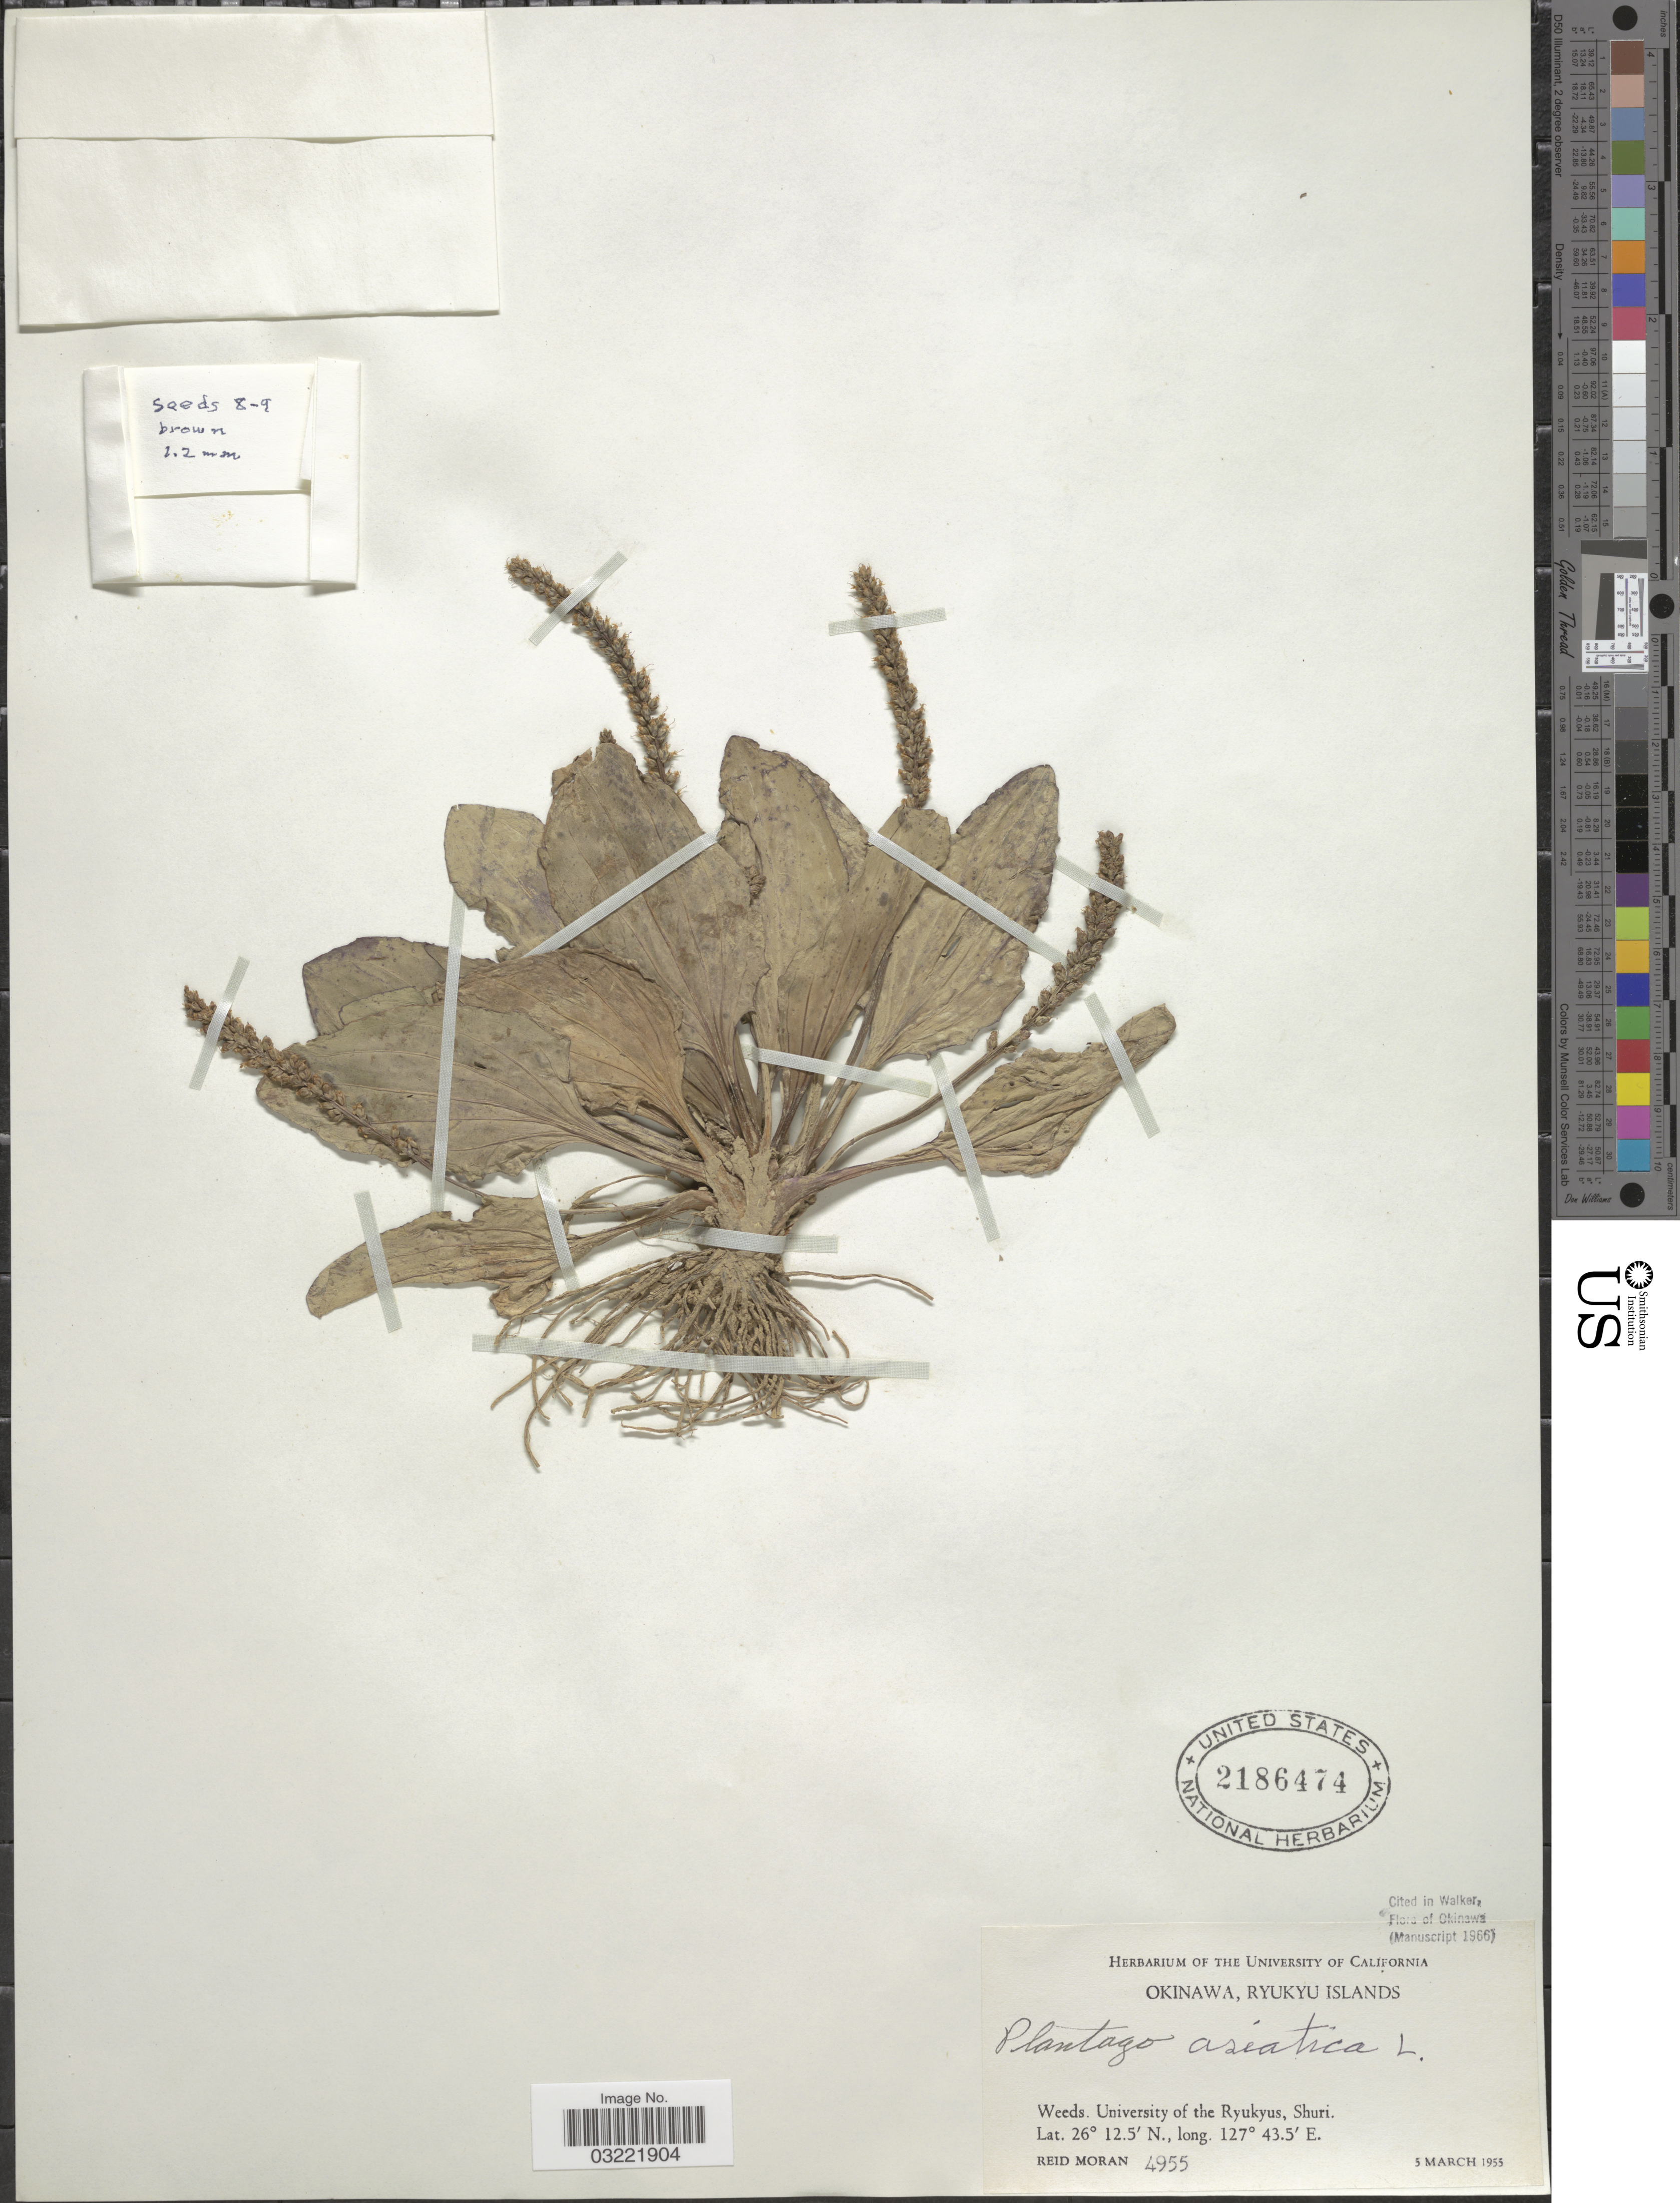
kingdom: Plantae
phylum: Tracheophyta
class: Magnoliopsida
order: Lamiales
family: Plantaginaceae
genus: Plantago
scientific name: Plantago asiatica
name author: L.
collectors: R. Moran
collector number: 4955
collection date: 1955-03-05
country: Japan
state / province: Okinawa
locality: Ryukyu Islands. University of the Ryukyus, Shuri.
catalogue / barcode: US 2186474